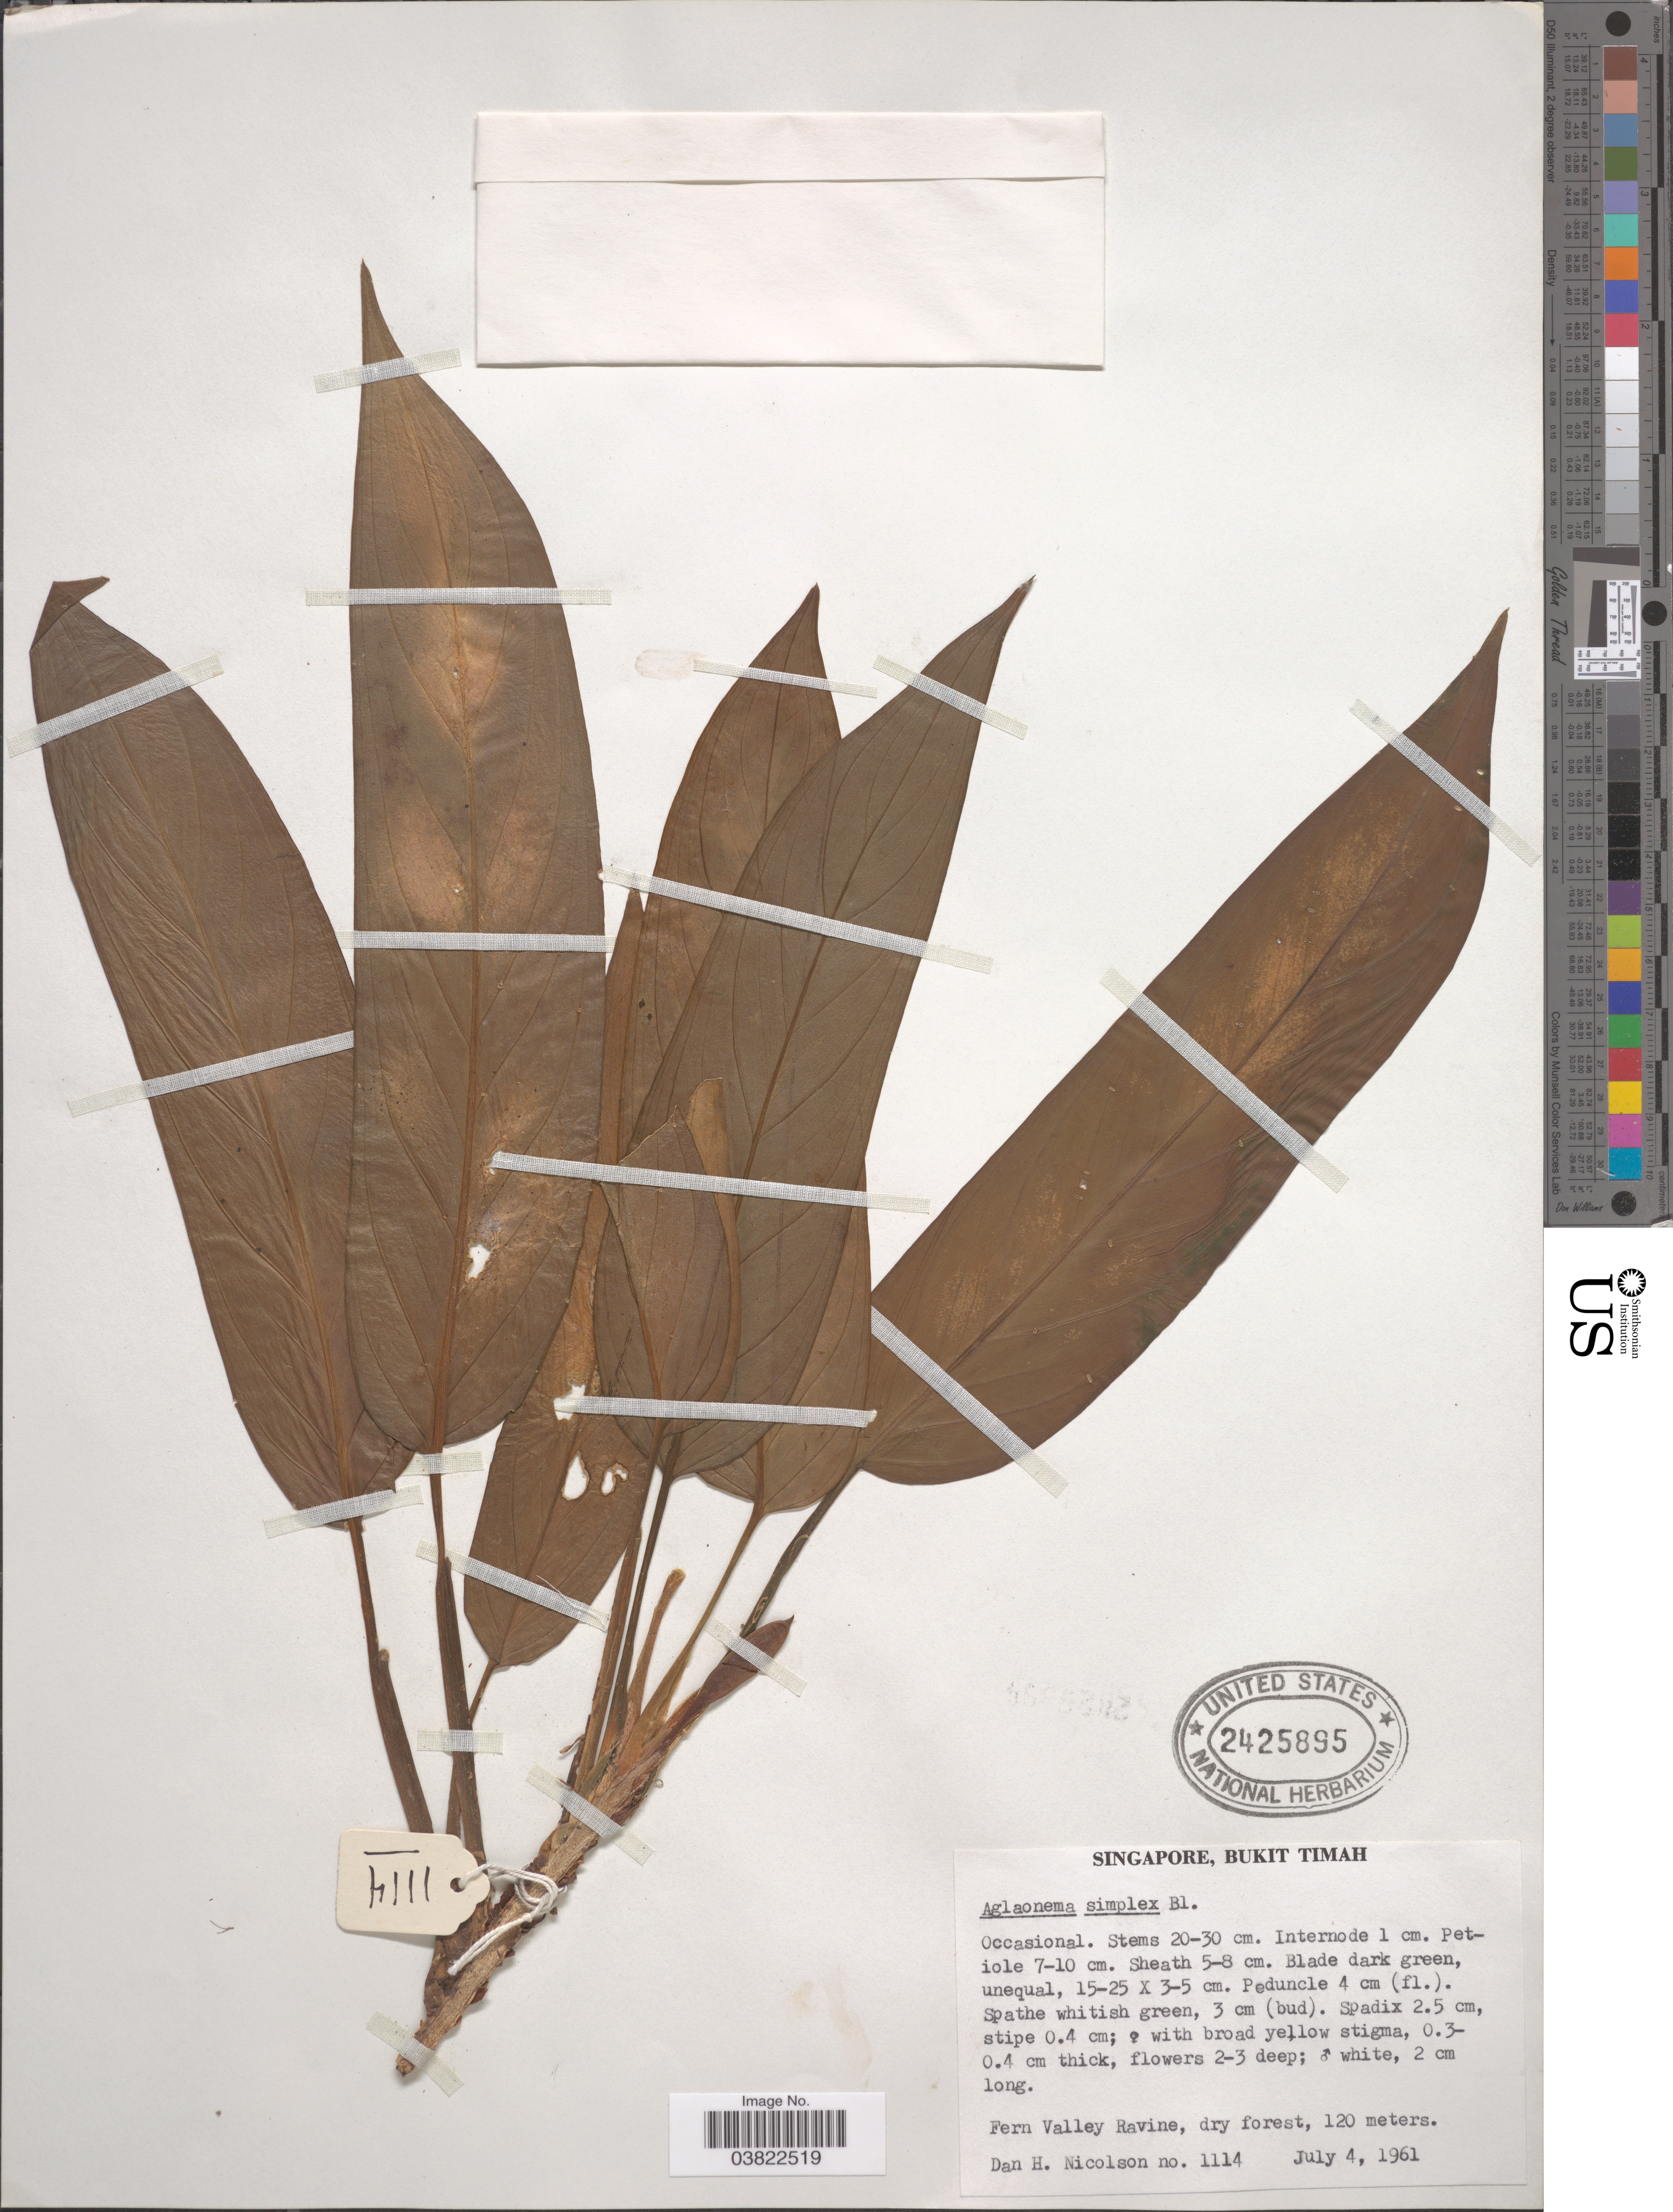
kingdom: Plantae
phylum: Tracheophyta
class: Liliopsida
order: Alismatales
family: Araceae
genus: Aglaonema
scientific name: Aglaonema simplex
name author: Blume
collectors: D. H. Nicolson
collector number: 1114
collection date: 1961-07-04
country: Singapore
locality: Bukit Timah. Fern Valley Ravine.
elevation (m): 120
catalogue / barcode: US 2425895